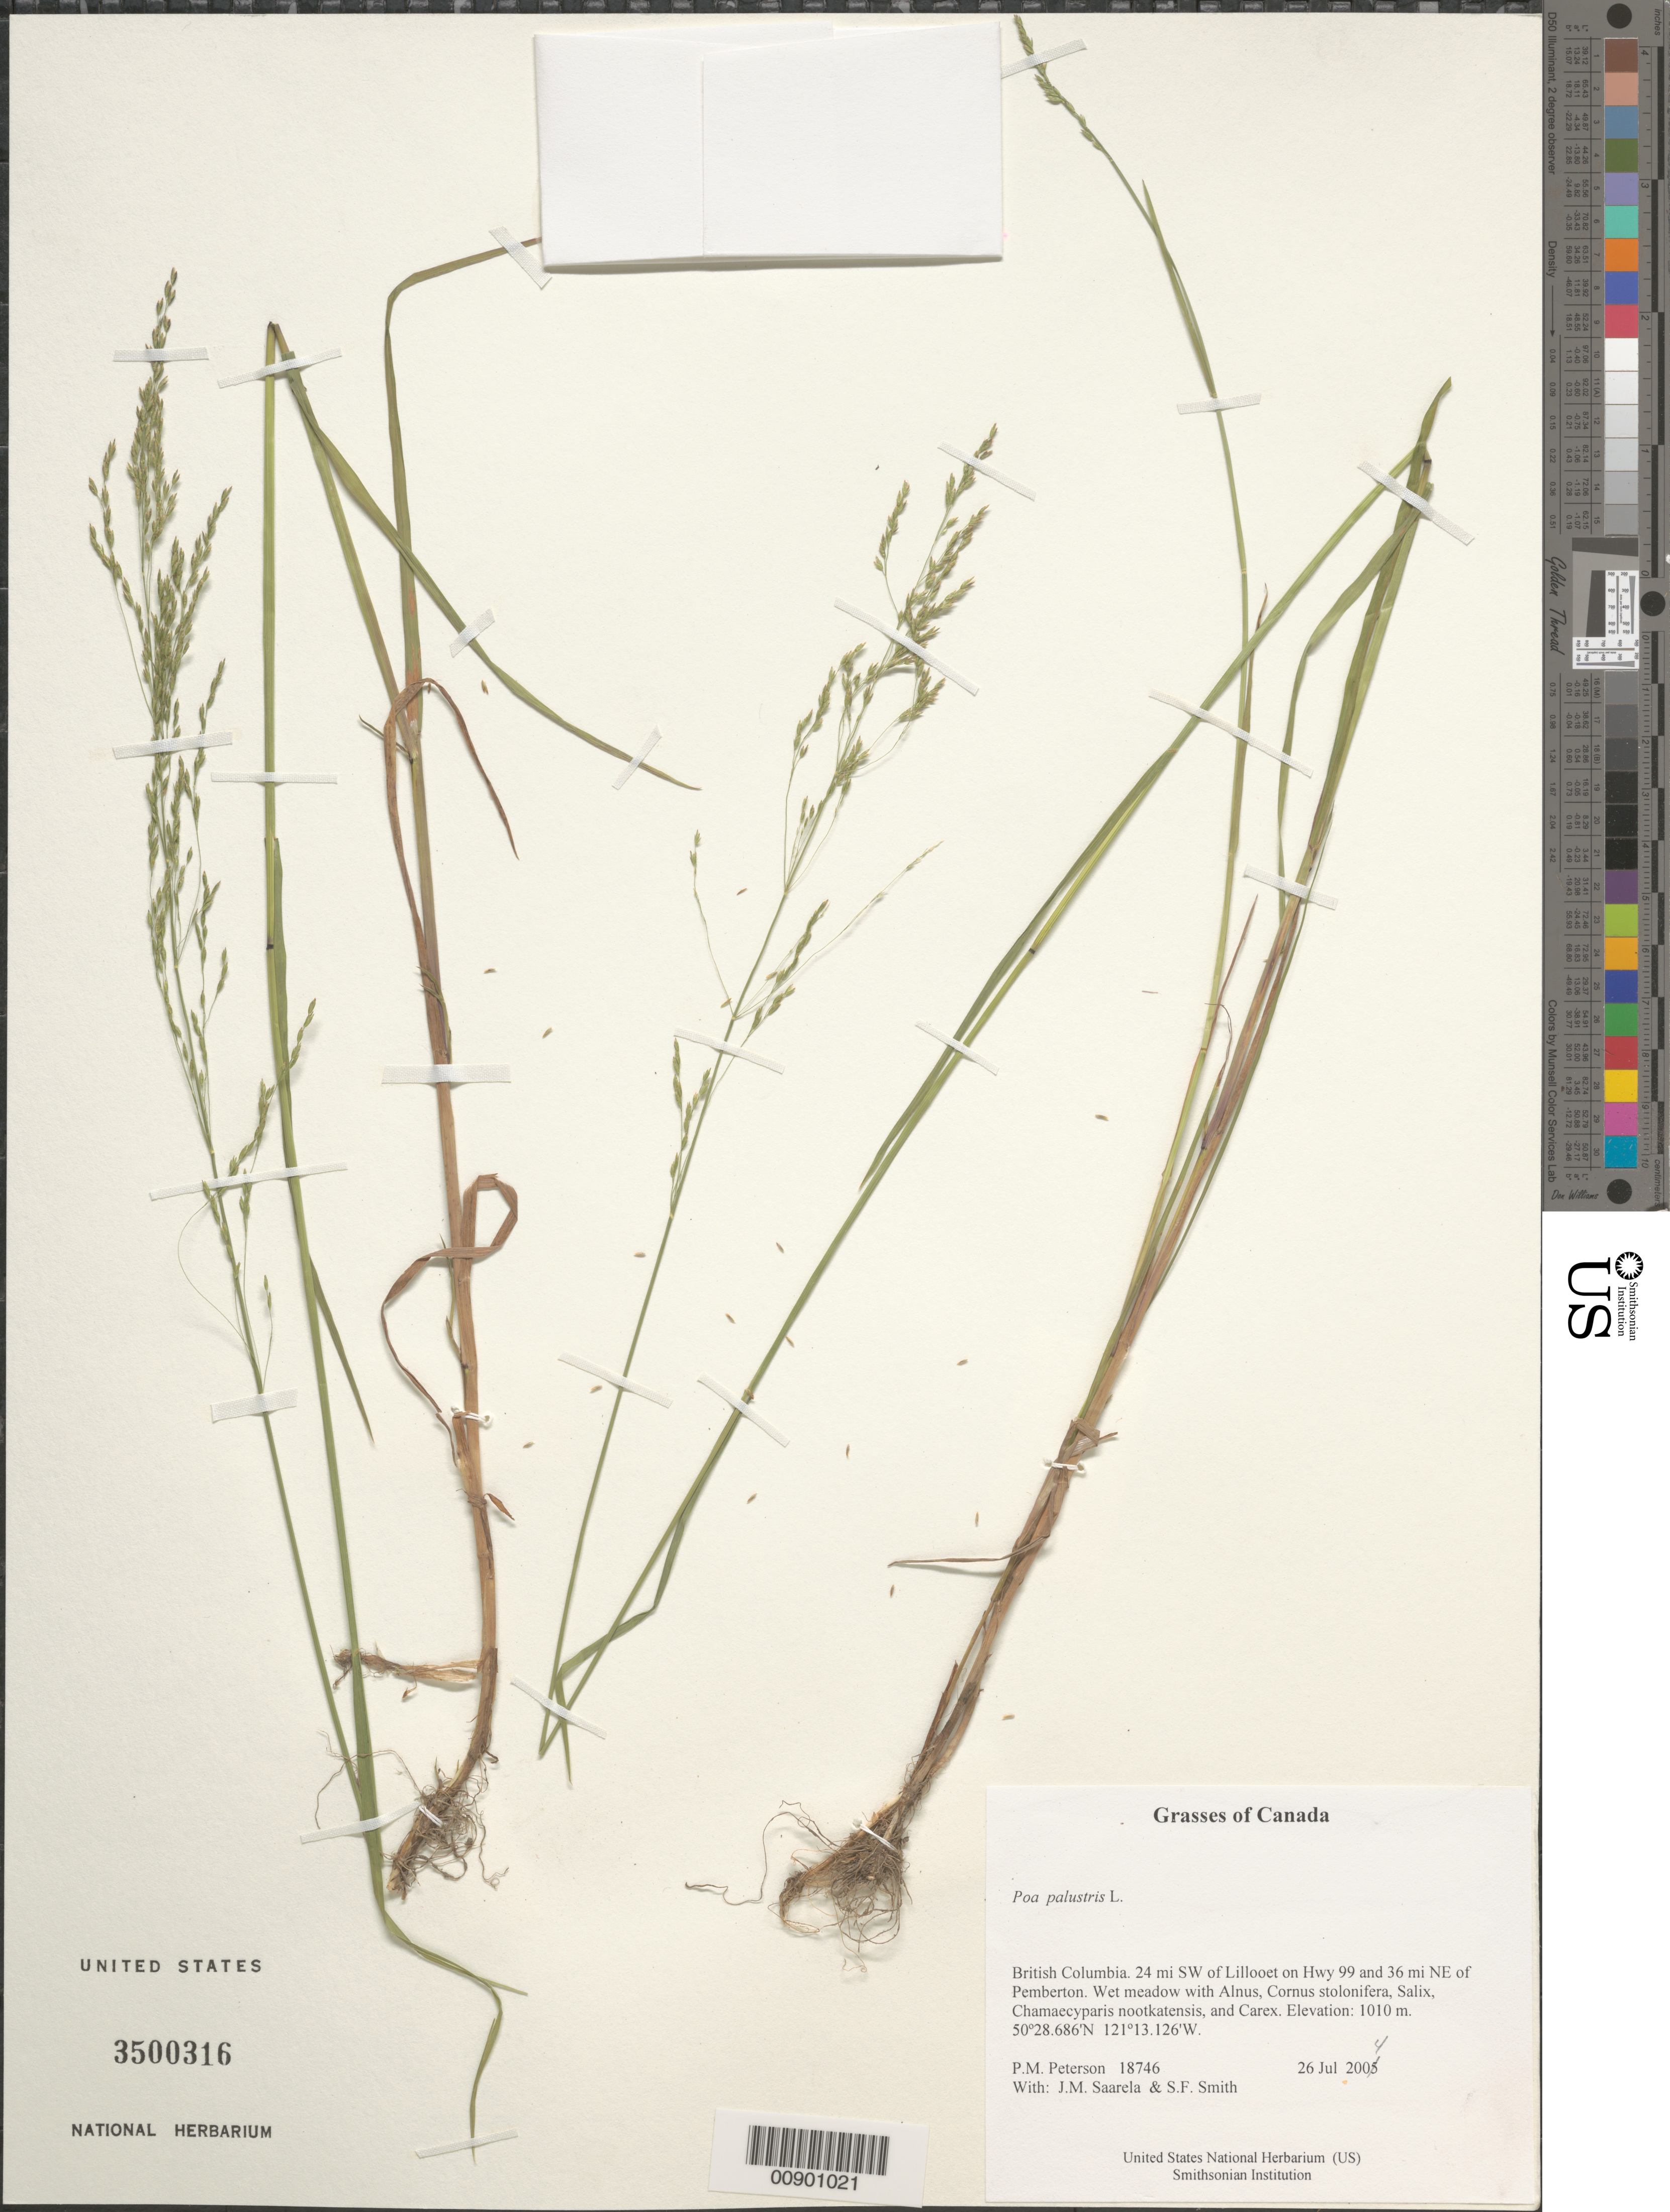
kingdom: Plantae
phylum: Tracheophyta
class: Liliopsida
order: Poales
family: Poaceae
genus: Poa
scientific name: Poa palustris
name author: L.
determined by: Soreng, Robert J., Research Associate (BOT), Smithsonian Institution - National Museum of Natural History (UNITED STATES)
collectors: P. M. Peterson, J. Saarela & S.F. Smith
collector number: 18746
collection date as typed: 26 Jul 2004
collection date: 2004-07-26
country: Canada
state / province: British Columbia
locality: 24 mi SW of Lillooet on Hwy 99 and 36 mi NE of Pemberton. Wet meadow with Alnus, Cornus stolonifera, Salix, Chamaecyparis nootkatensis, and Carex.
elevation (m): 1010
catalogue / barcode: US 3500316